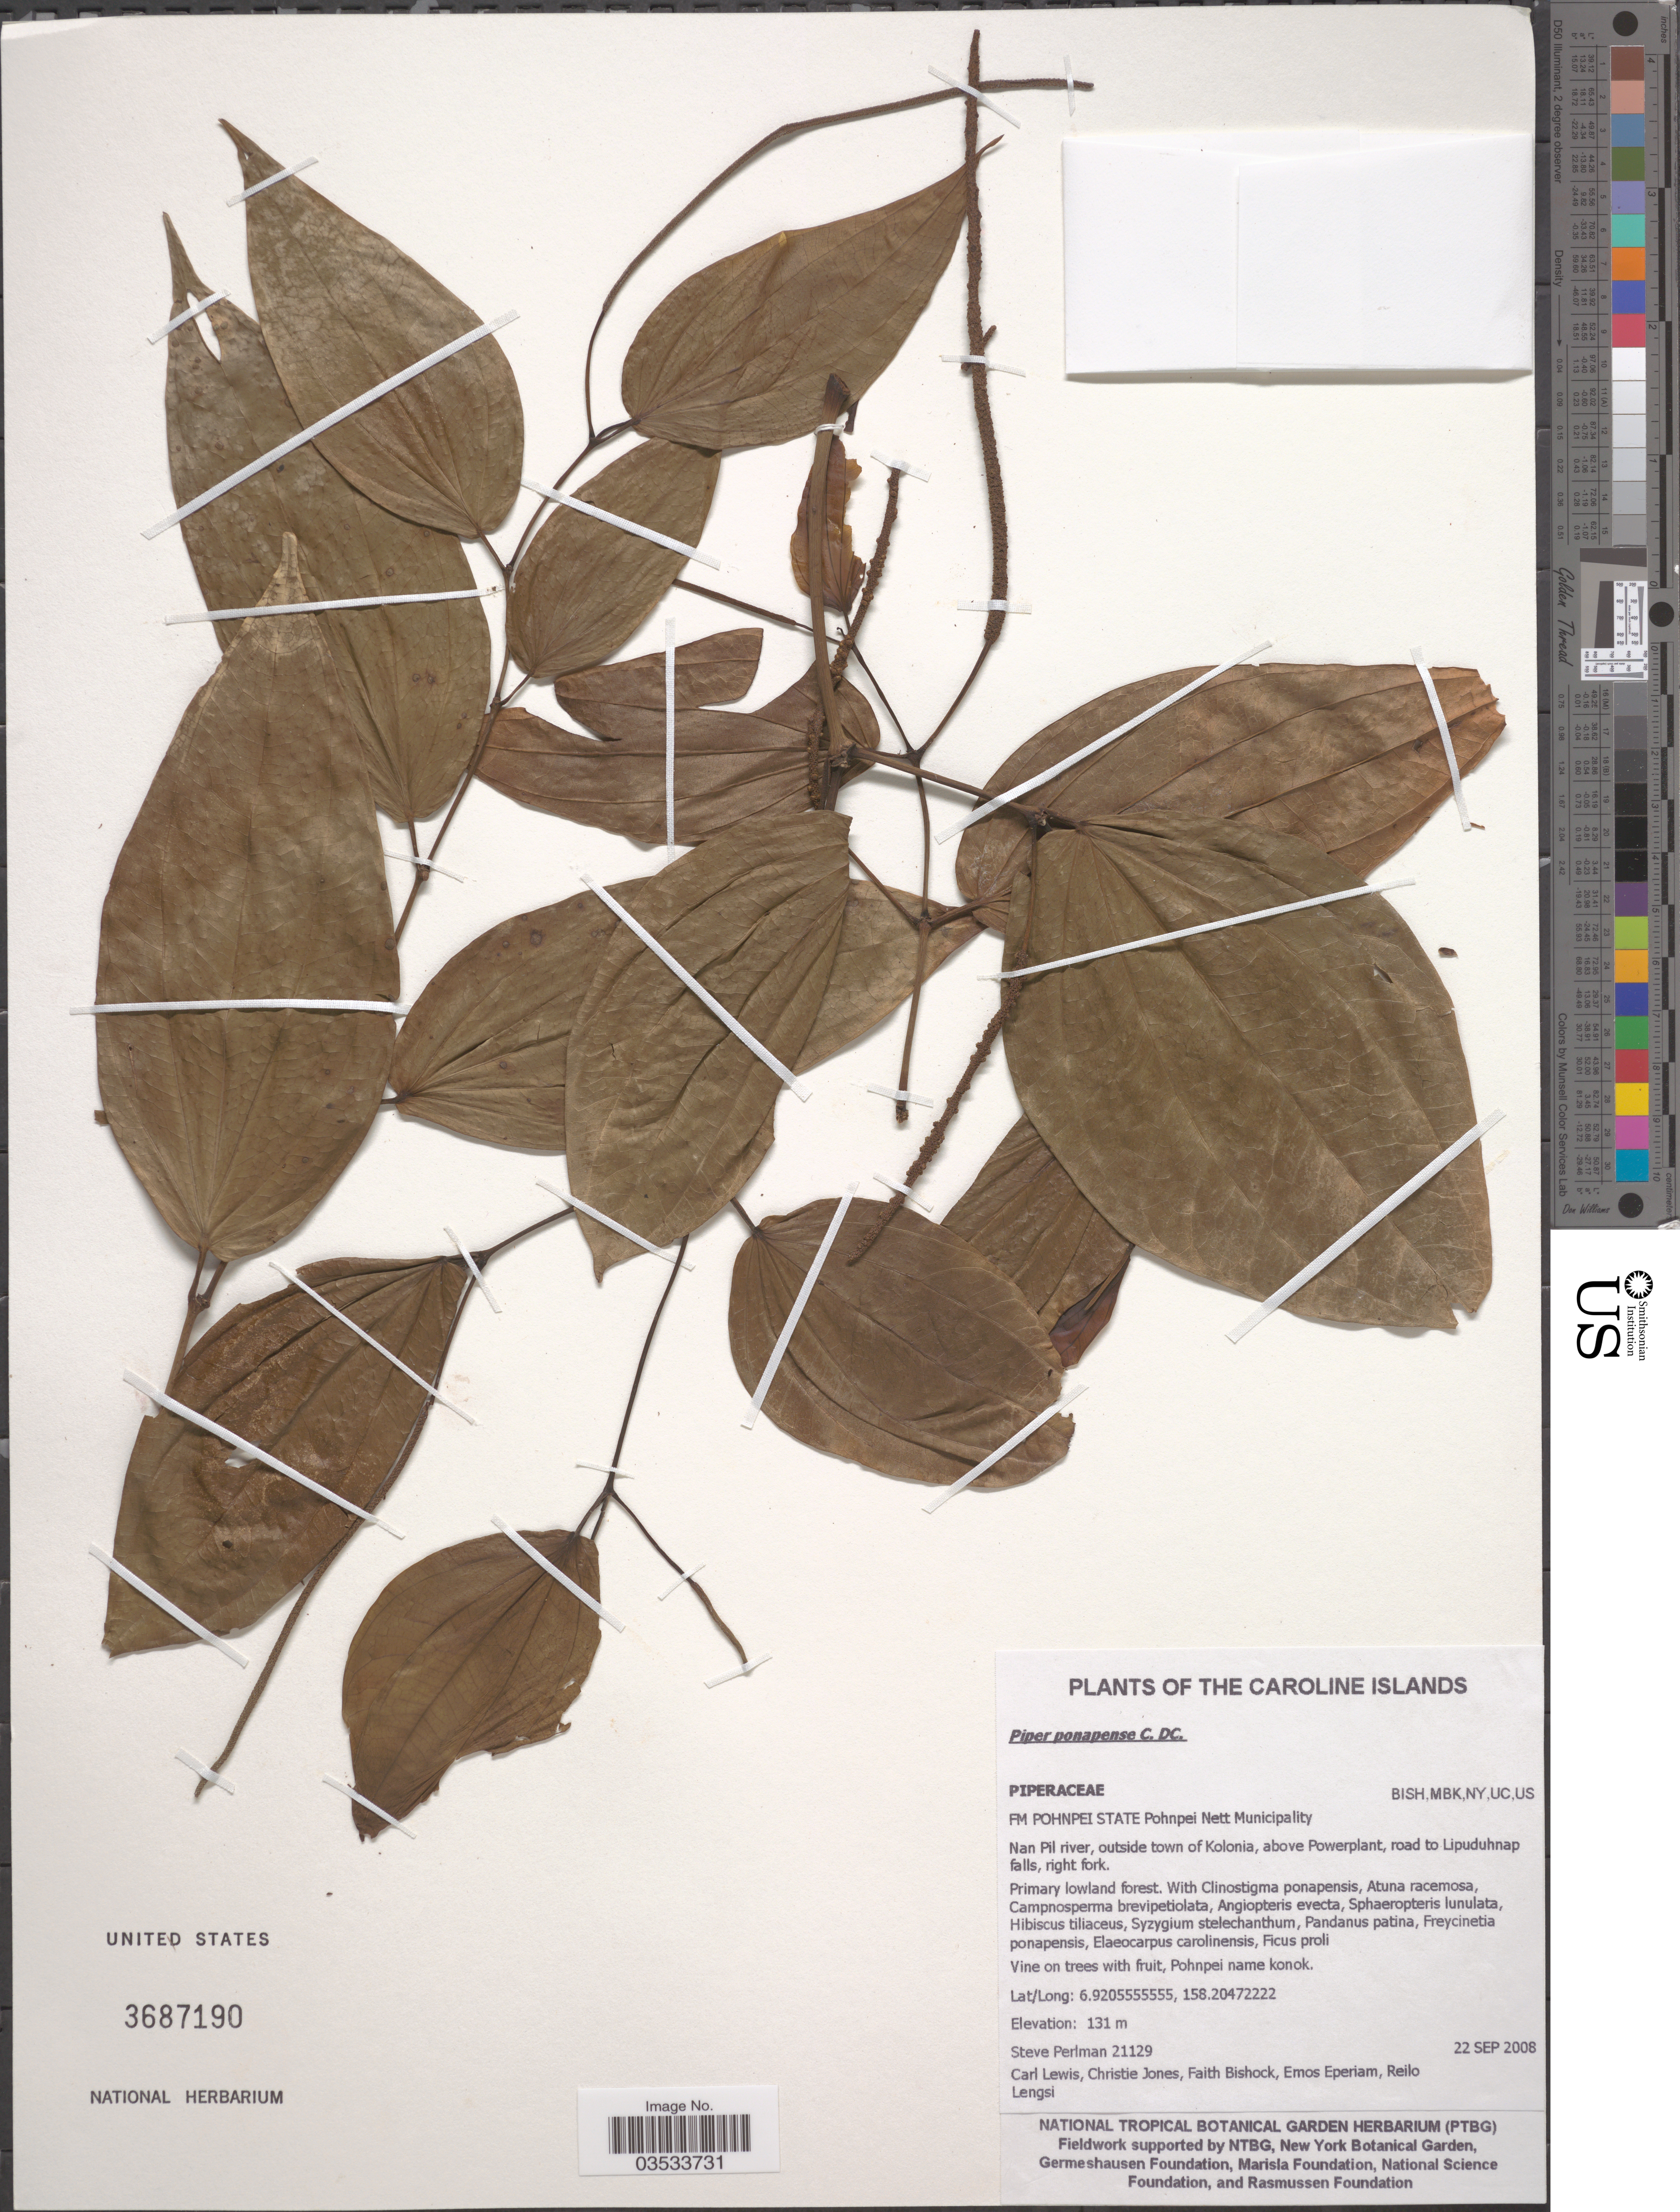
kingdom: Plantae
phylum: Tracheophyta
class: Magnoliopsida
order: Piperales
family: Piperaceae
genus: Piper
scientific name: Piper ponapense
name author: C. DC.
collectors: S. Perlman, Carleen Jones, F. Bishock, E. Eperiam & et al.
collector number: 21129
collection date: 2008-09-22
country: Micronesia, Federated States of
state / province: Pohnpei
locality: Caroline Islands. FM Pohnpei Nett Municipality. Nan Pil river, outside town of Kolonia, above Powerplant, road to Lipuduhnap falls, right fork.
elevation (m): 131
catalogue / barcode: US 3687190